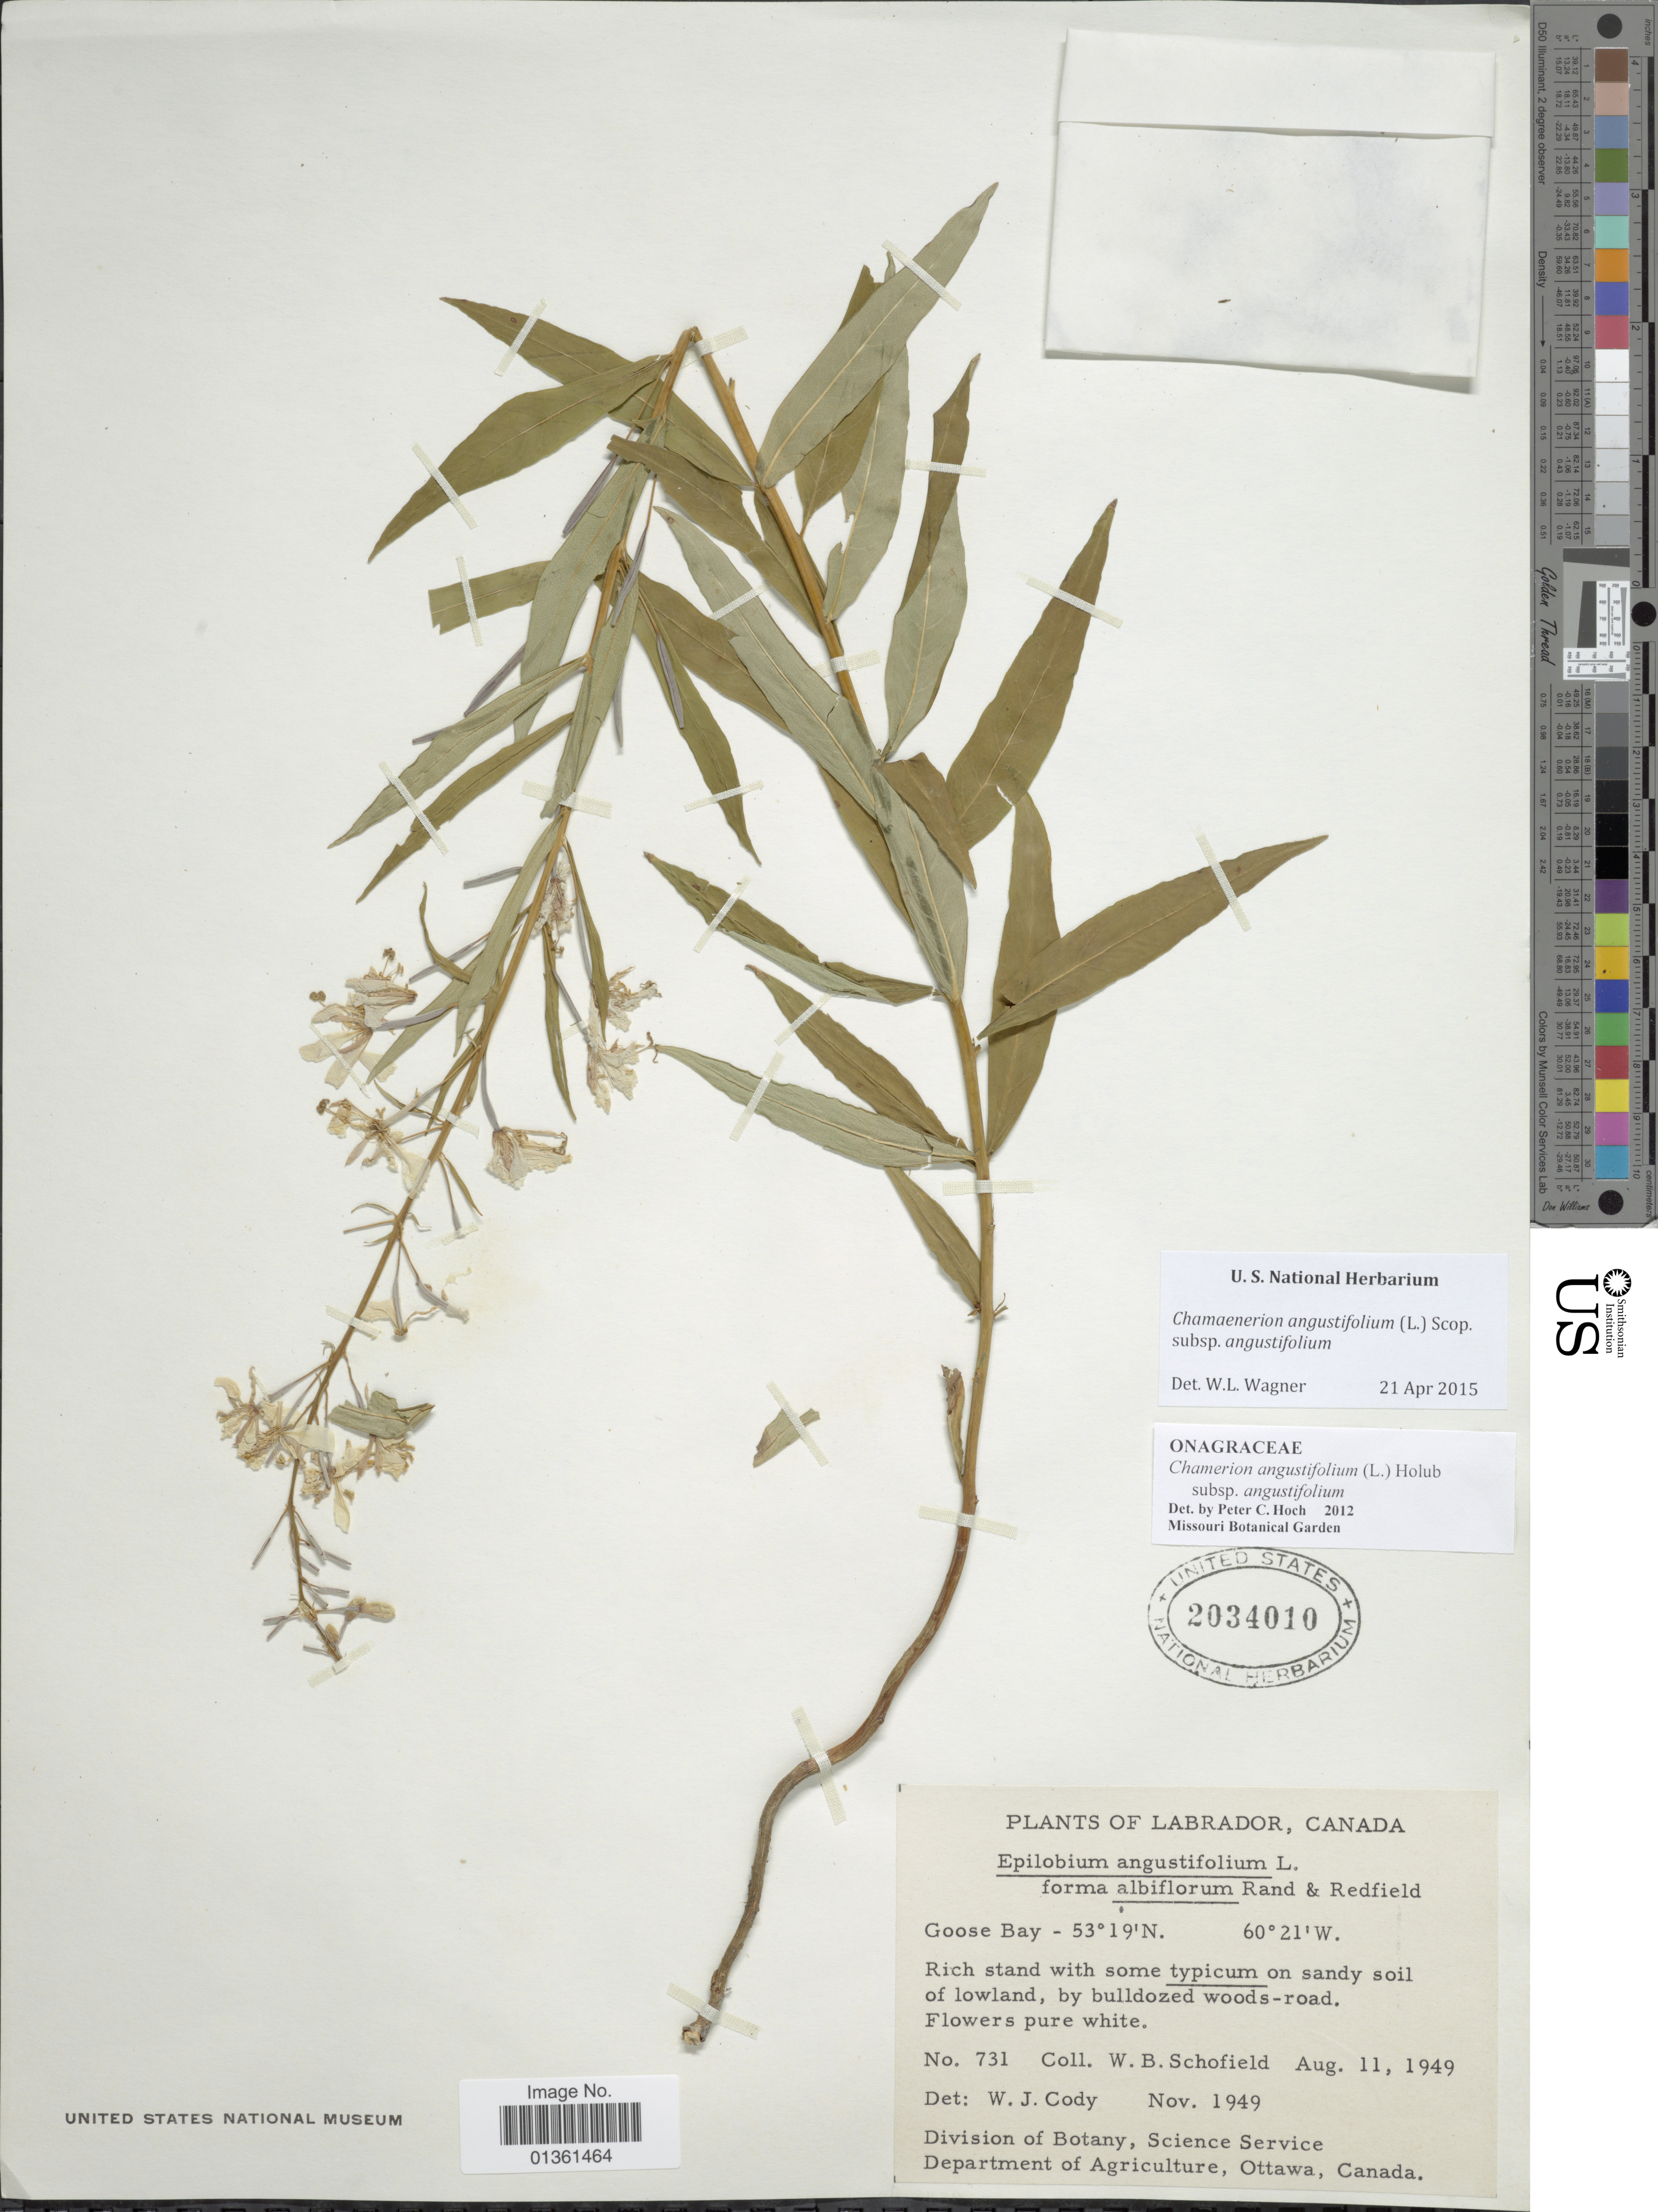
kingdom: Plantae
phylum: Tracheophyta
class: Magnoliopsida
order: Myrtales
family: Onagraceae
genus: Chamaenerion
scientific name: Chamaenerion angustifolium subsp. angustifolium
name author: (L.) Scop.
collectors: W. Schofield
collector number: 731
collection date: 1949-08-11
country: Canada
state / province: Newfoundland and Labrador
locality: Labrador. Goose Bay.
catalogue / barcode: US 2034010